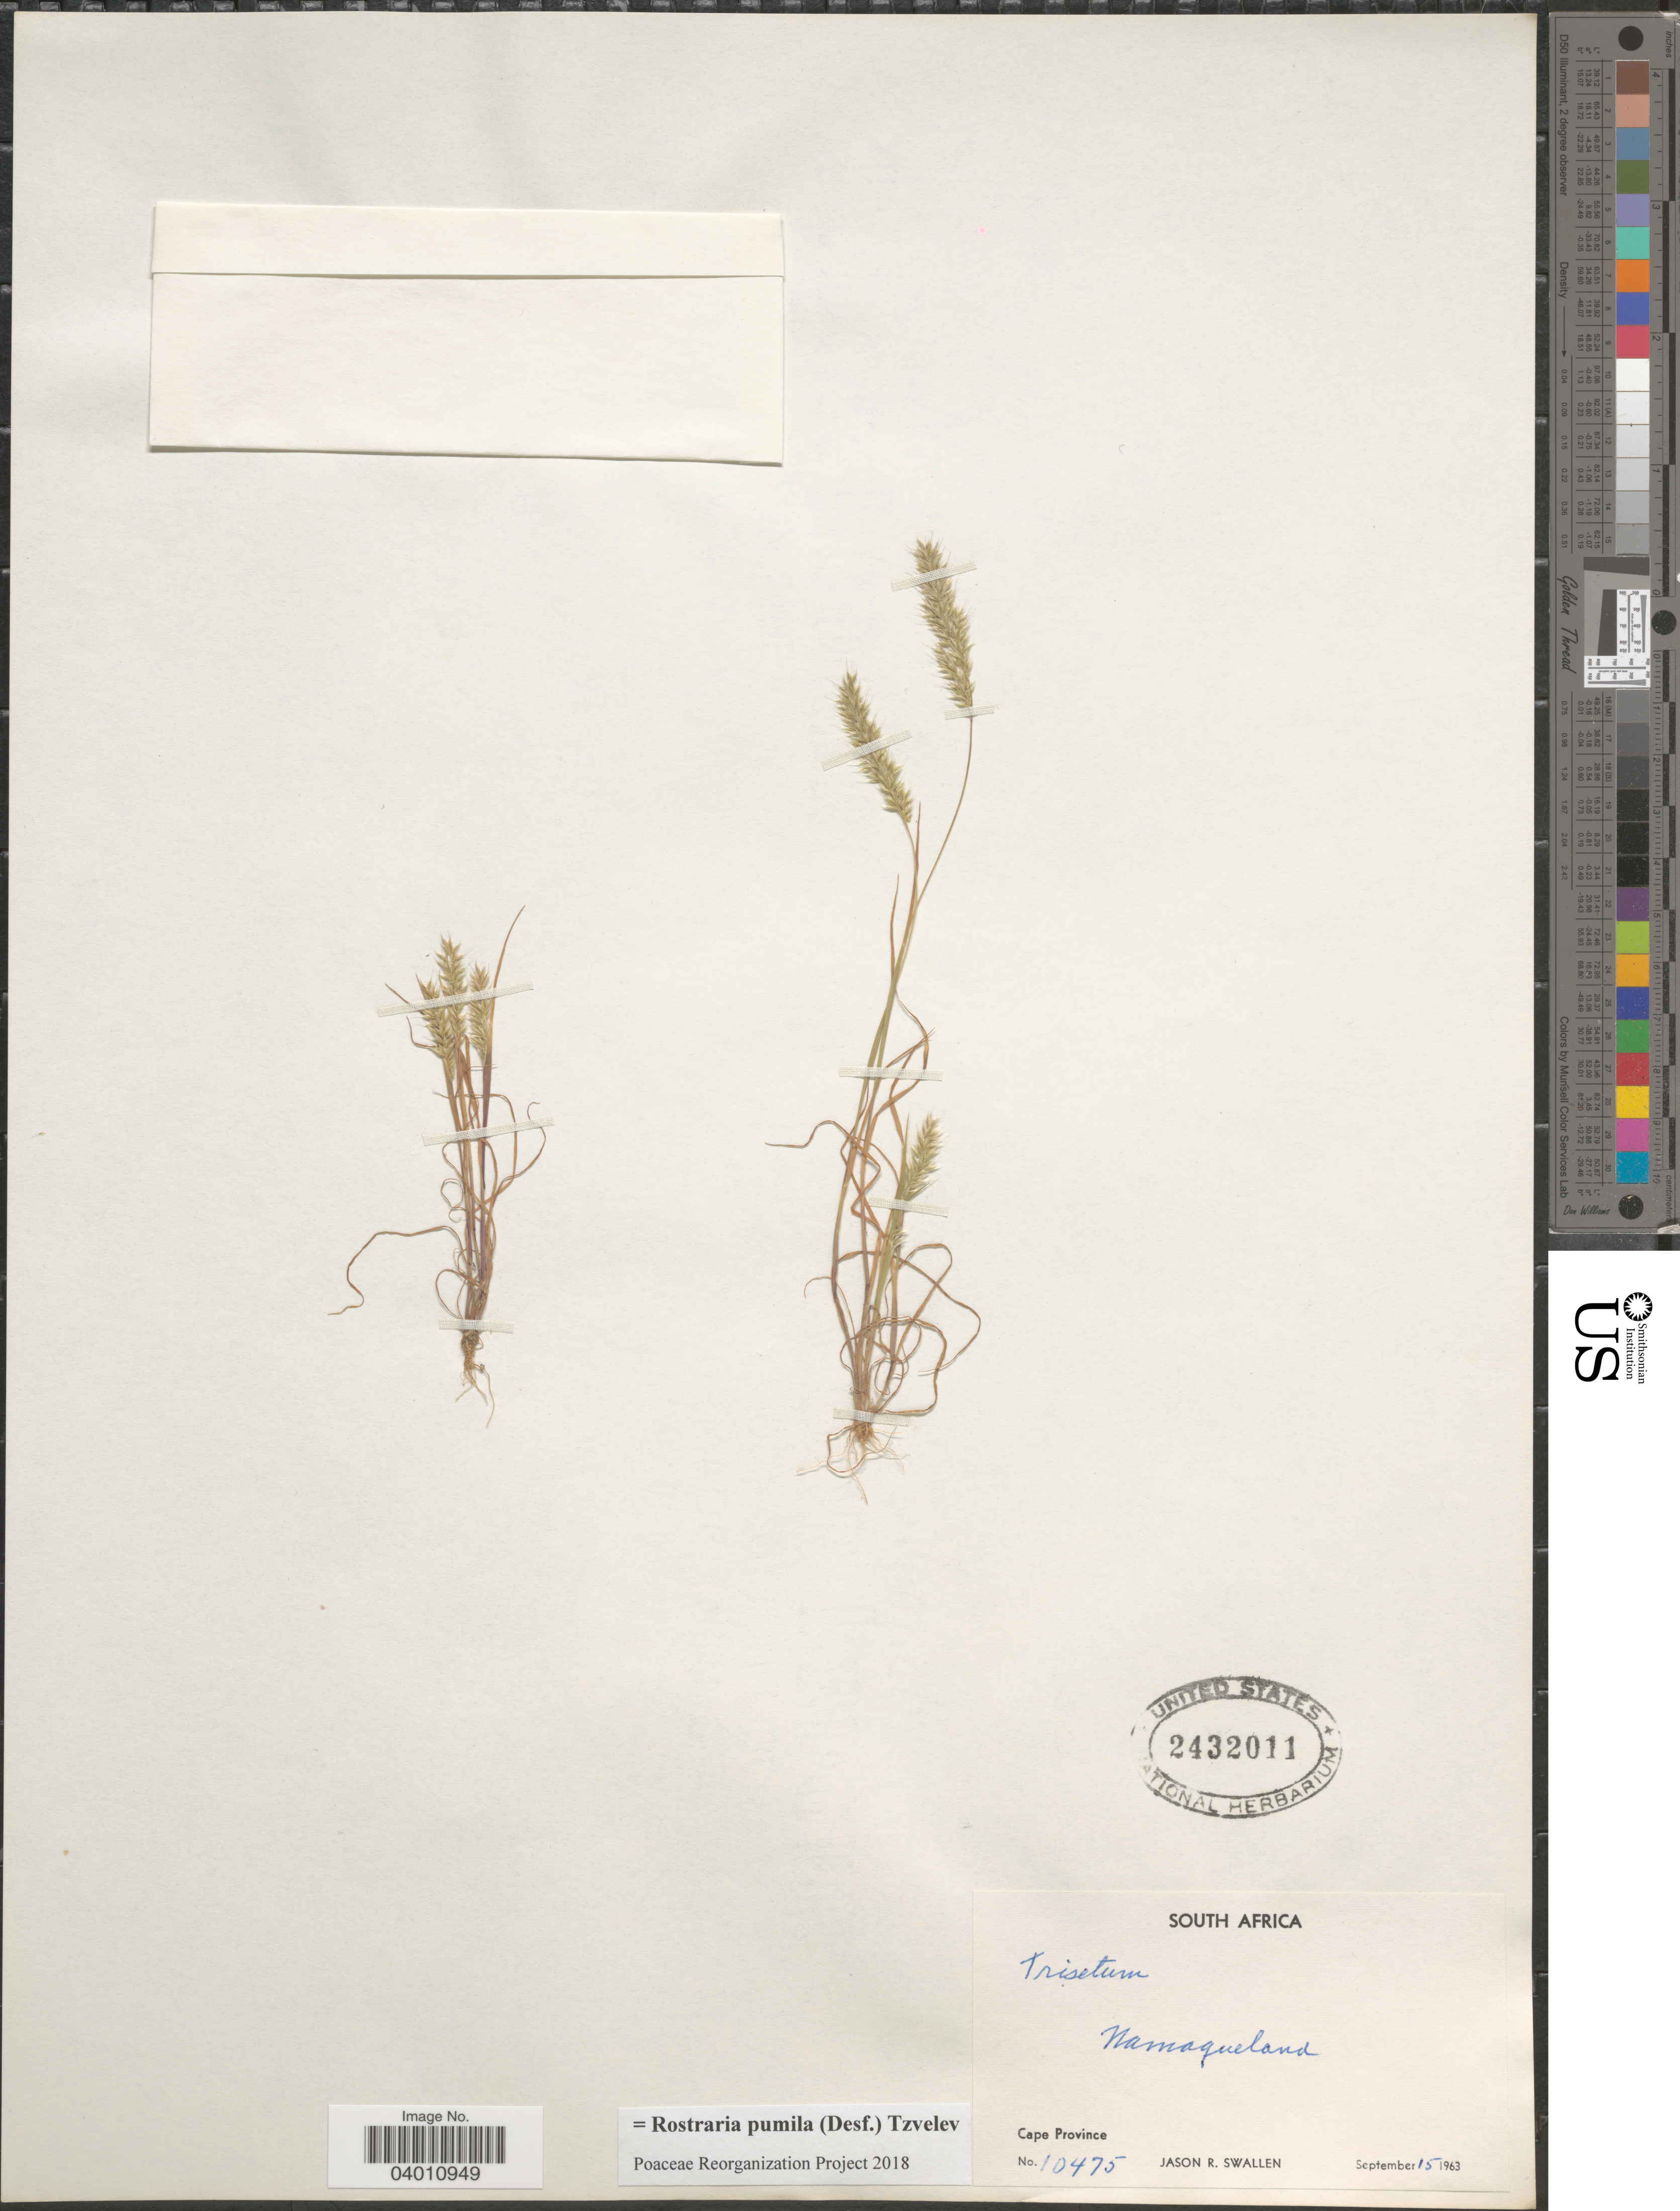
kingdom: Plantae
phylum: Tracheophyta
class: Liliopsida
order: Poales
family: Poaceae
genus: Rostraria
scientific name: Rostraria pumila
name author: (Desf.) Tzvelev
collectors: J. R. Swallen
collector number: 10475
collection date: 1963-09-15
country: South Africa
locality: Namaqueland.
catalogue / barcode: US 2432011